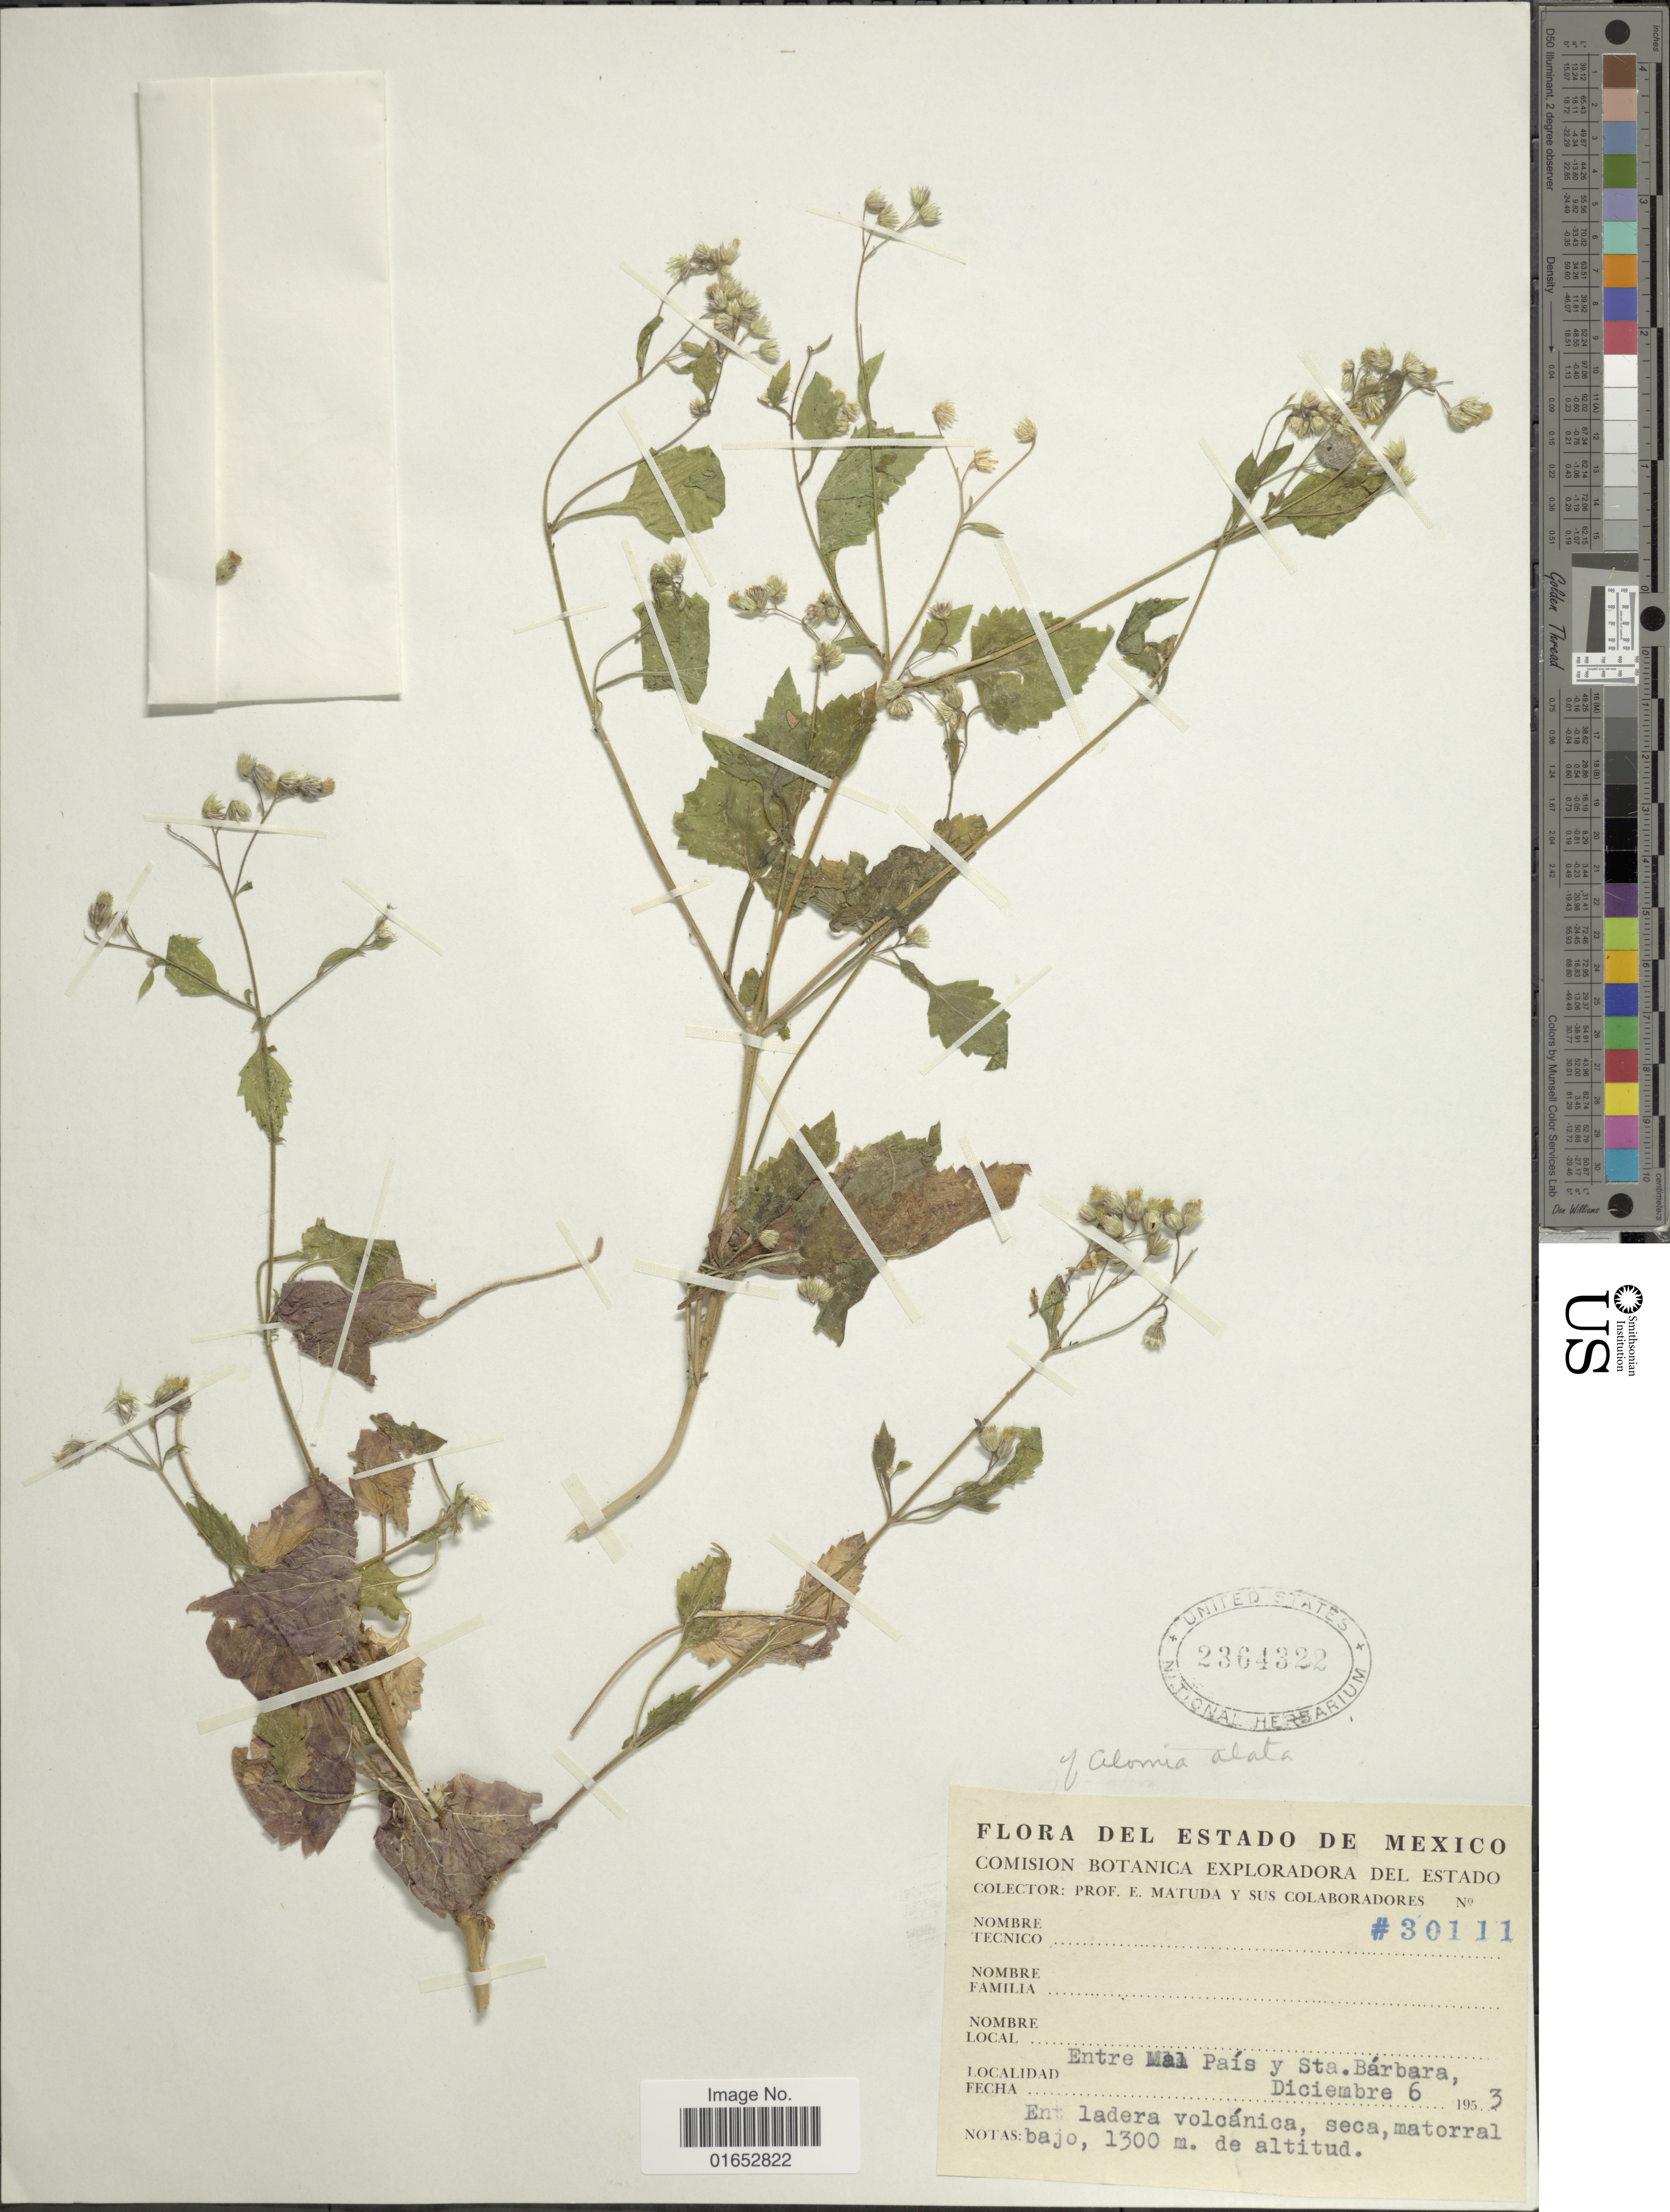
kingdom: Plantae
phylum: Tracheophyta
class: Magnoliopsida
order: Asterales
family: Asteraceae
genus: Alomia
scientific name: Alomia alata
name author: Hemsl.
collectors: E. Matuda & et al.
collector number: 30111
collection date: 1953-12-06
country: Mexico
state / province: Morelos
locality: Entre Mal País y Sta. Bárbara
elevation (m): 1300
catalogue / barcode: US 2364322